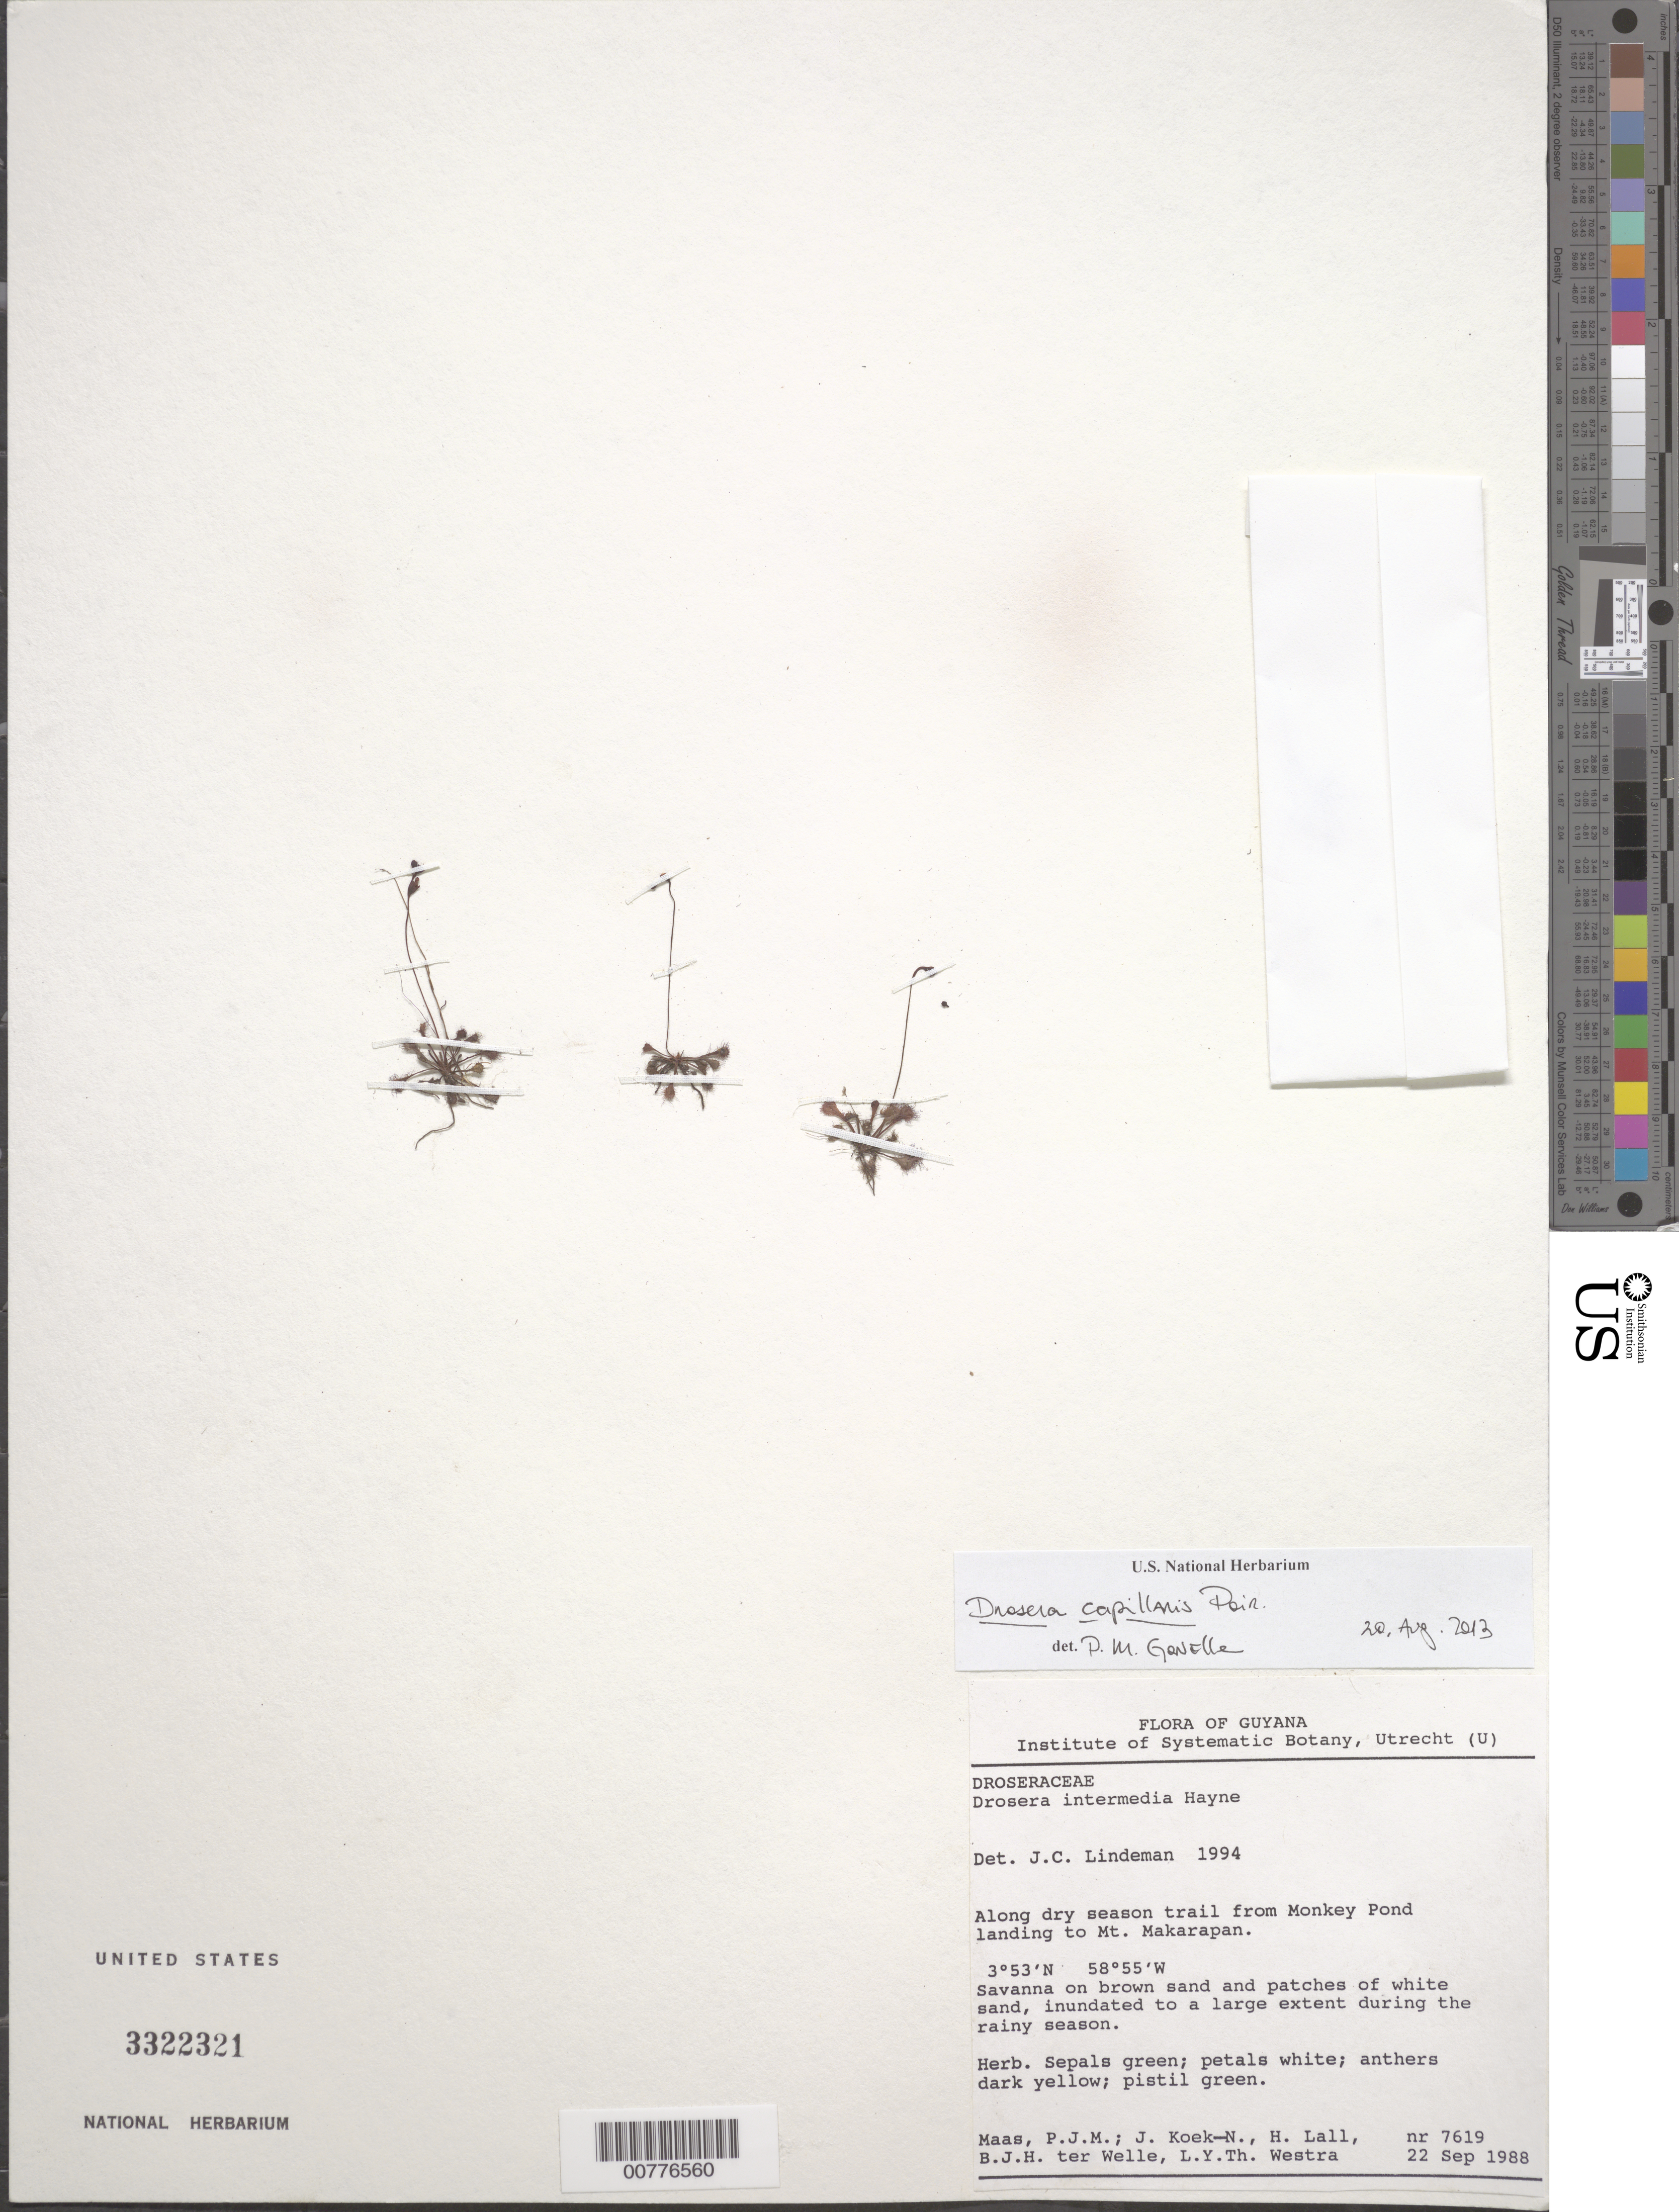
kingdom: Plantae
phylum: Tracheophyta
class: Magnoliopsida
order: Caryophyllales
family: Droseraceae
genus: Drosera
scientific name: Drosera capillaris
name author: Poir.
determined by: Genelle, P.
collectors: P. Maas, J. Koek-Noorman, H. Lall, B. Welle & L. Y. T. Westra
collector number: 7619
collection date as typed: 22-Sep-88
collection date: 1988-09-22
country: Guyana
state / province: U. Takutu-U. Essequibo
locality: Monkey Pond landing, dry season trail to Mt. Makarapan; Rupununi River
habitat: Savanna on brown sand and patches of white sand, inundated to a large extent during the rainy season.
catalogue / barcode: US 3322321